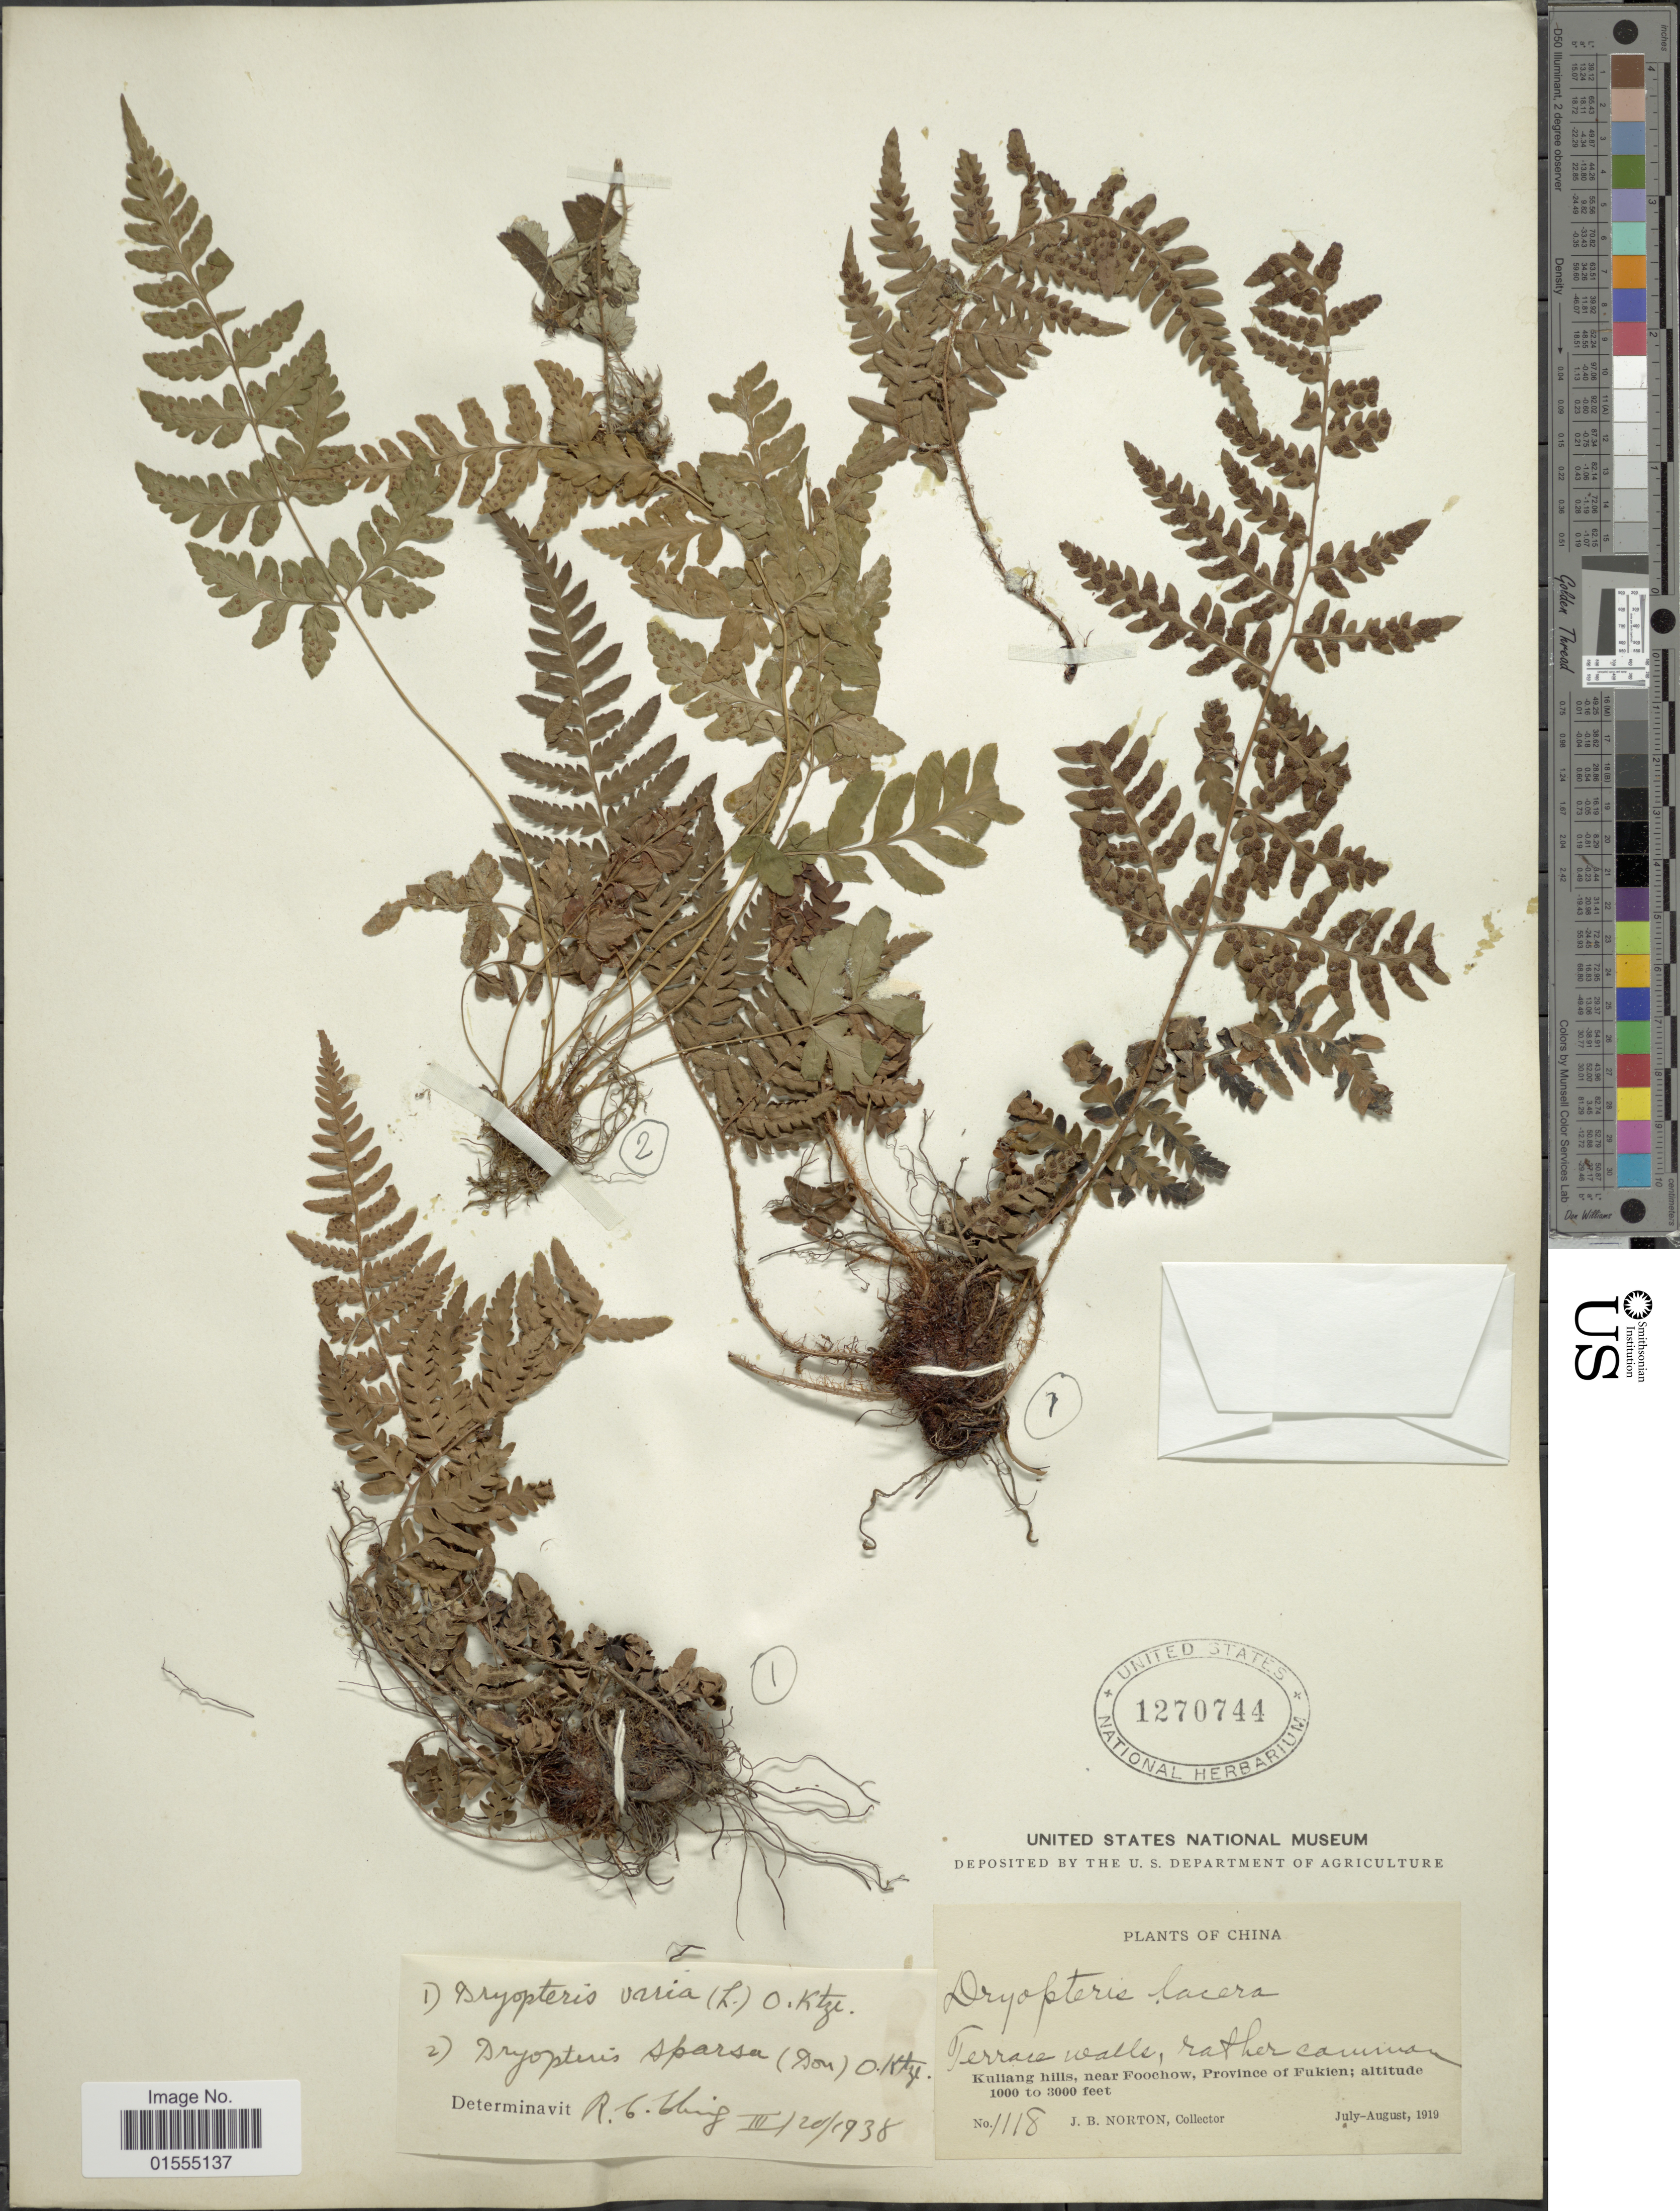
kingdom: Plantae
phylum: Tracheophyta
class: Polypodiopsida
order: Polypodiales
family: Dryopteridaceae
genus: Dryopteris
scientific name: Dryopteris varia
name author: (L.) Kuntze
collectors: J. B. Norton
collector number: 1118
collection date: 1919-07/1919-08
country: China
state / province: Fujian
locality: Kuliang hills, near Foochow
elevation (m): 305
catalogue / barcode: US 1270744